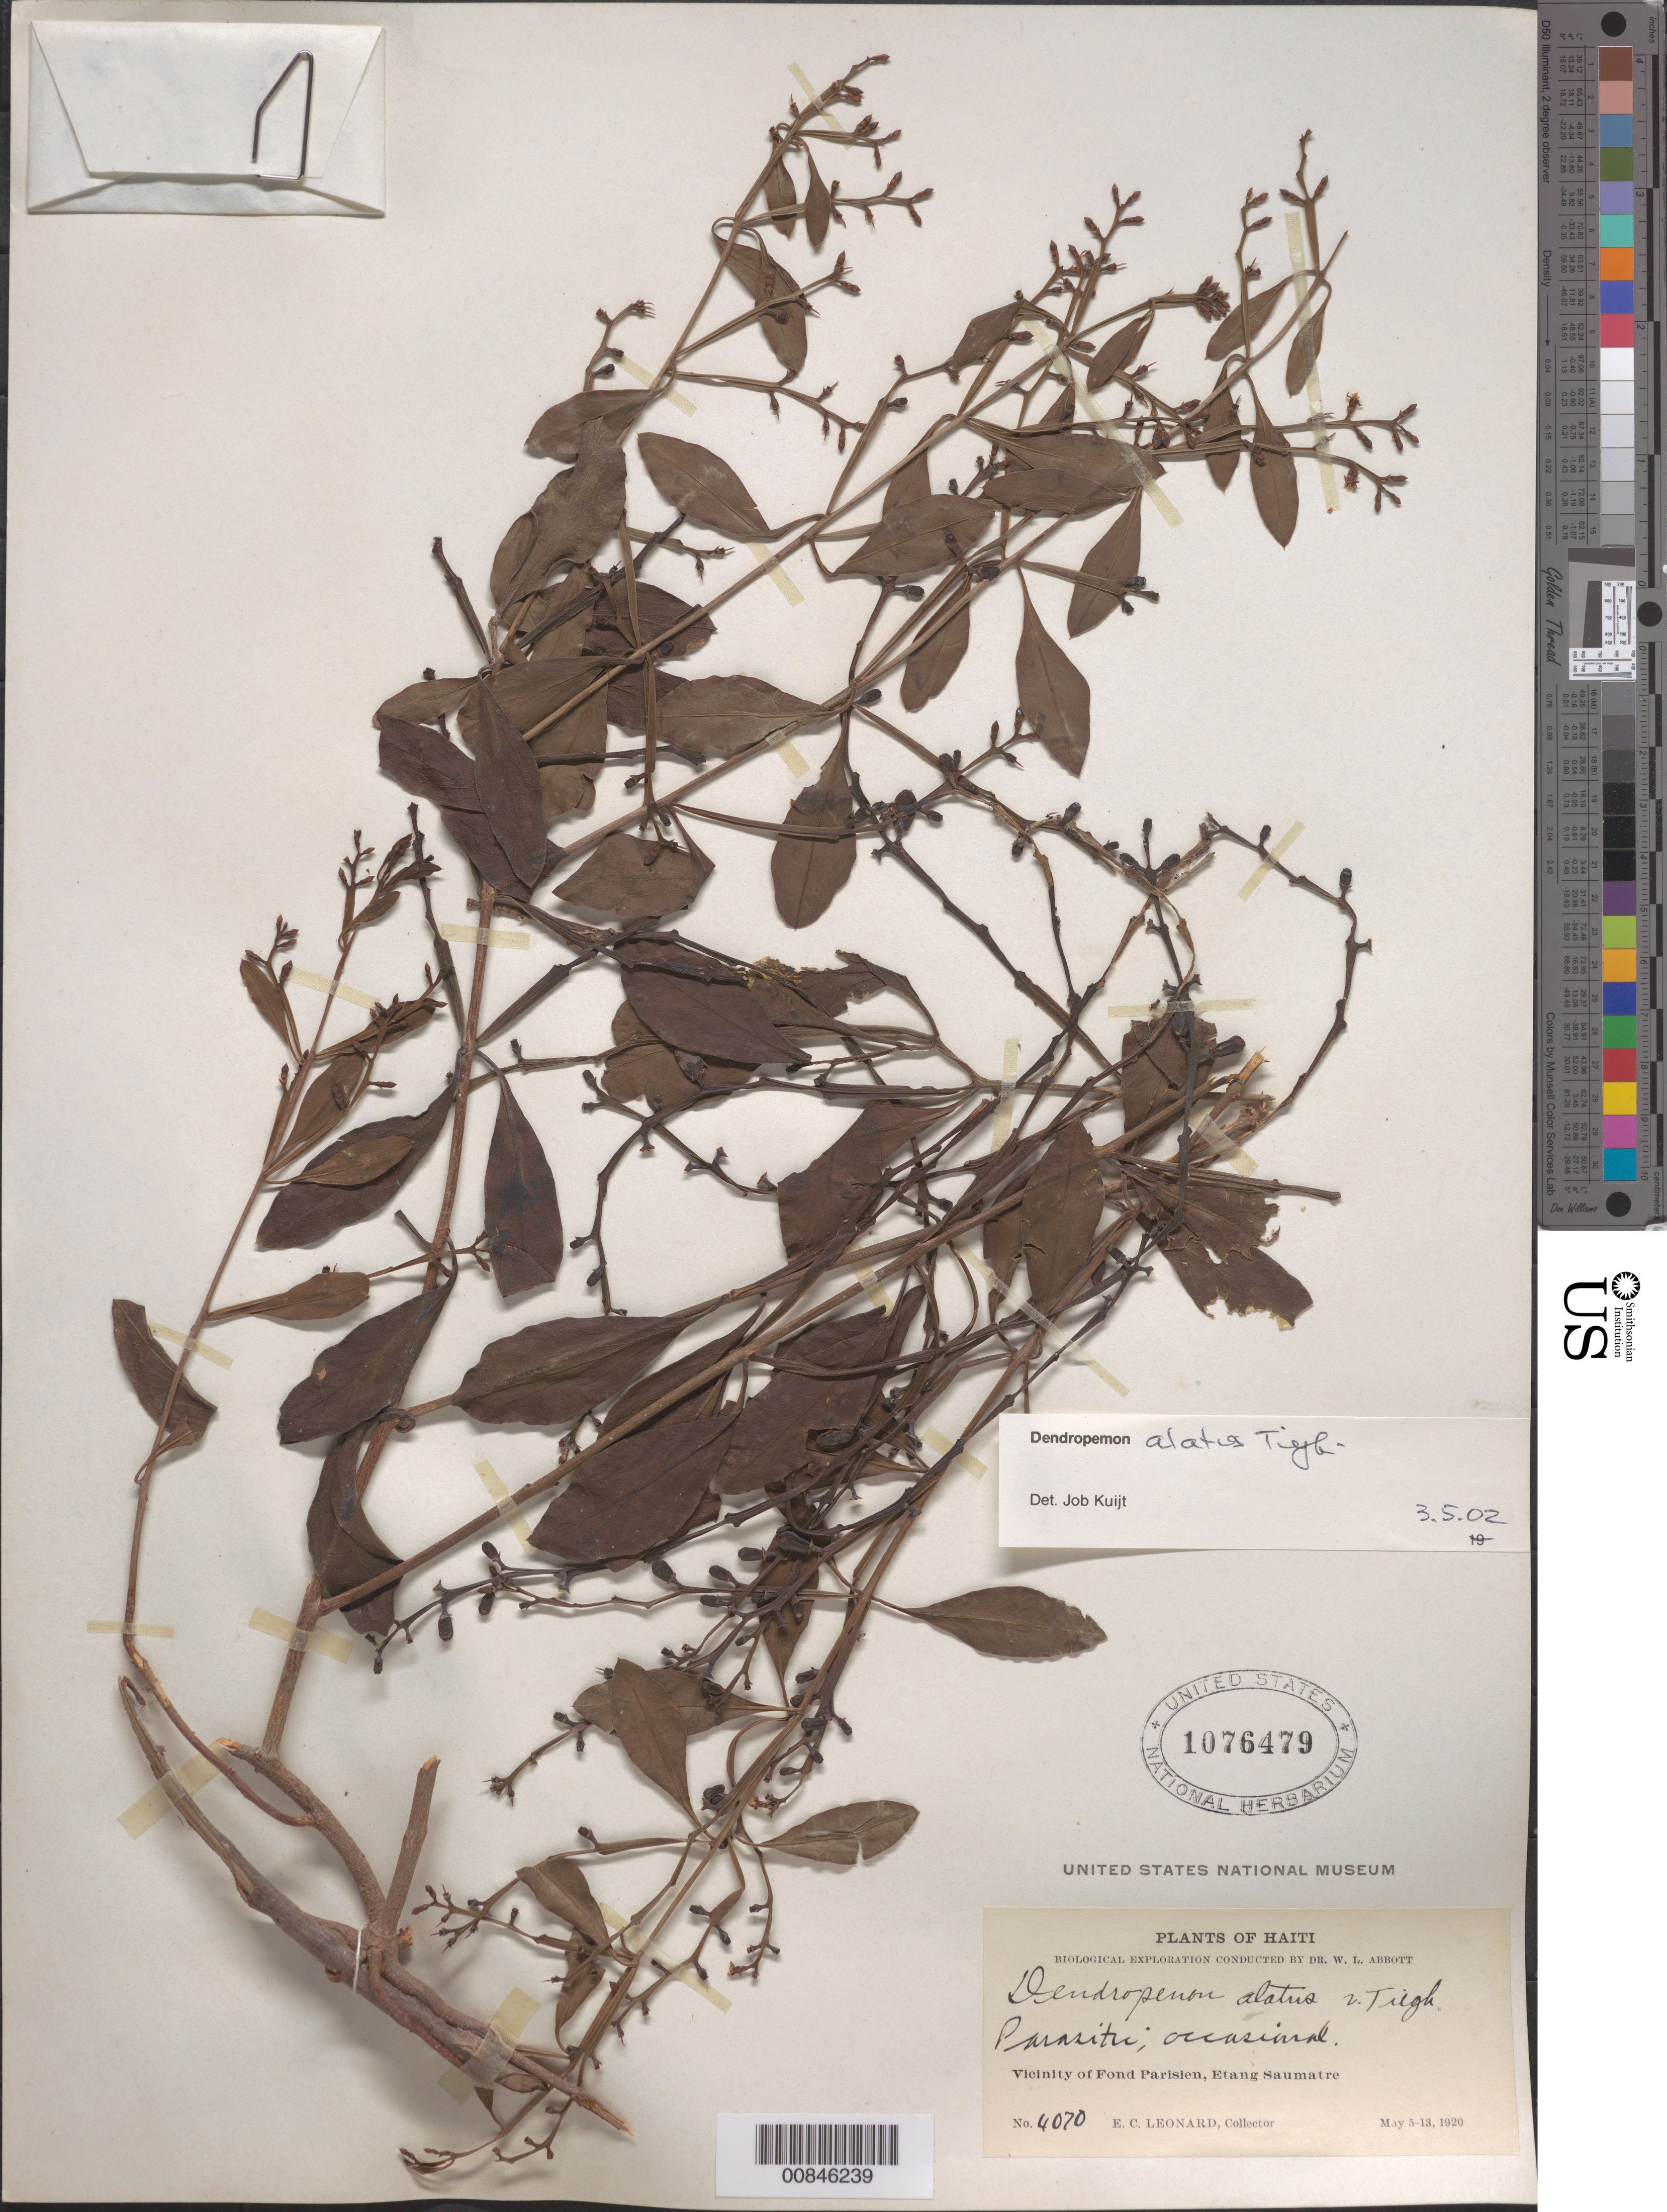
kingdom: Plantae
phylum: Tracheophyta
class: Magnoliopsida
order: Santalales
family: Loranthaceae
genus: Dendropemon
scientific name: Dendropemon alatus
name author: Tiegh.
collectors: E. C. Leonard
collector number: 4070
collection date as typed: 05 May 1920 to 13 May 1920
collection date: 1920-05-05/1920-05-13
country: Haiti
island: Hispaniola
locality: Vicinity of Fond Parisien, Etang Saumatre.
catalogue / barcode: US 1076479